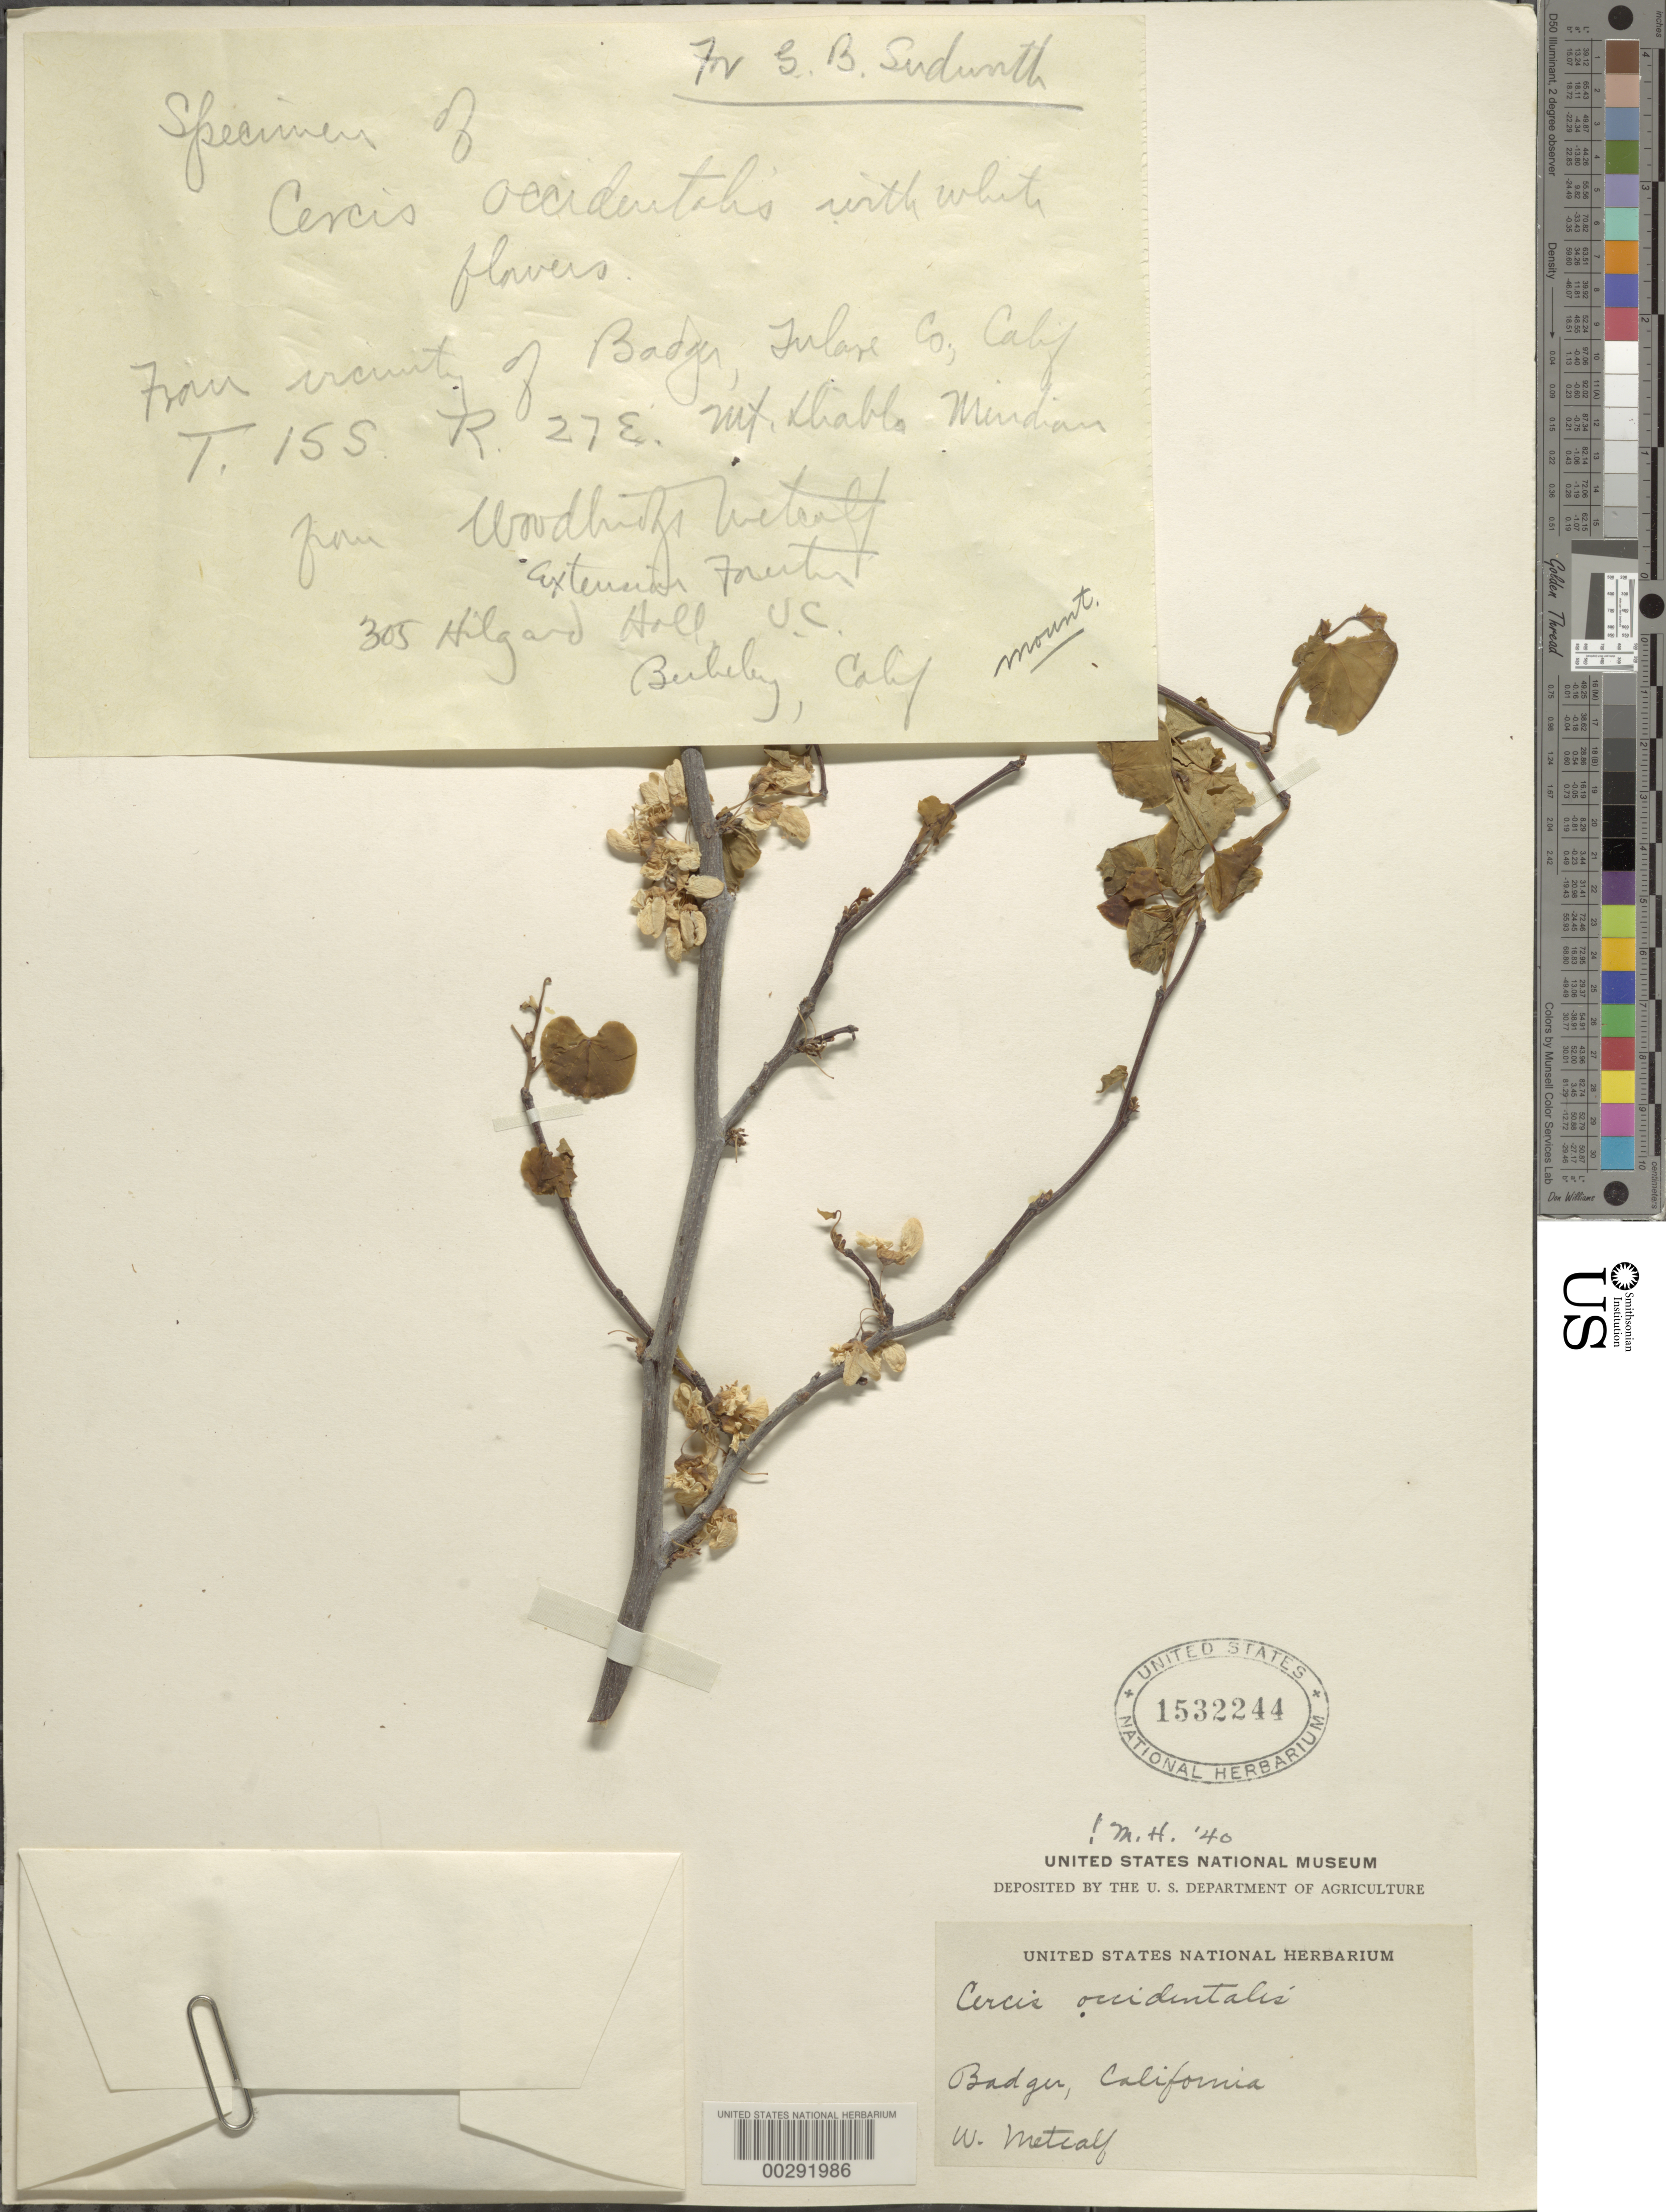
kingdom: Plantae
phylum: Tracheophyta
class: Magnoliopsida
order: Fabales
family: Fabaceae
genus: Cercis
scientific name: Cercis occidentalis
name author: Torr. ex A. Gray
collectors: W. Metcalf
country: United States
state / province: California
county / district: Tulare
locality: Badger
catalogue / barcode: US 1532244